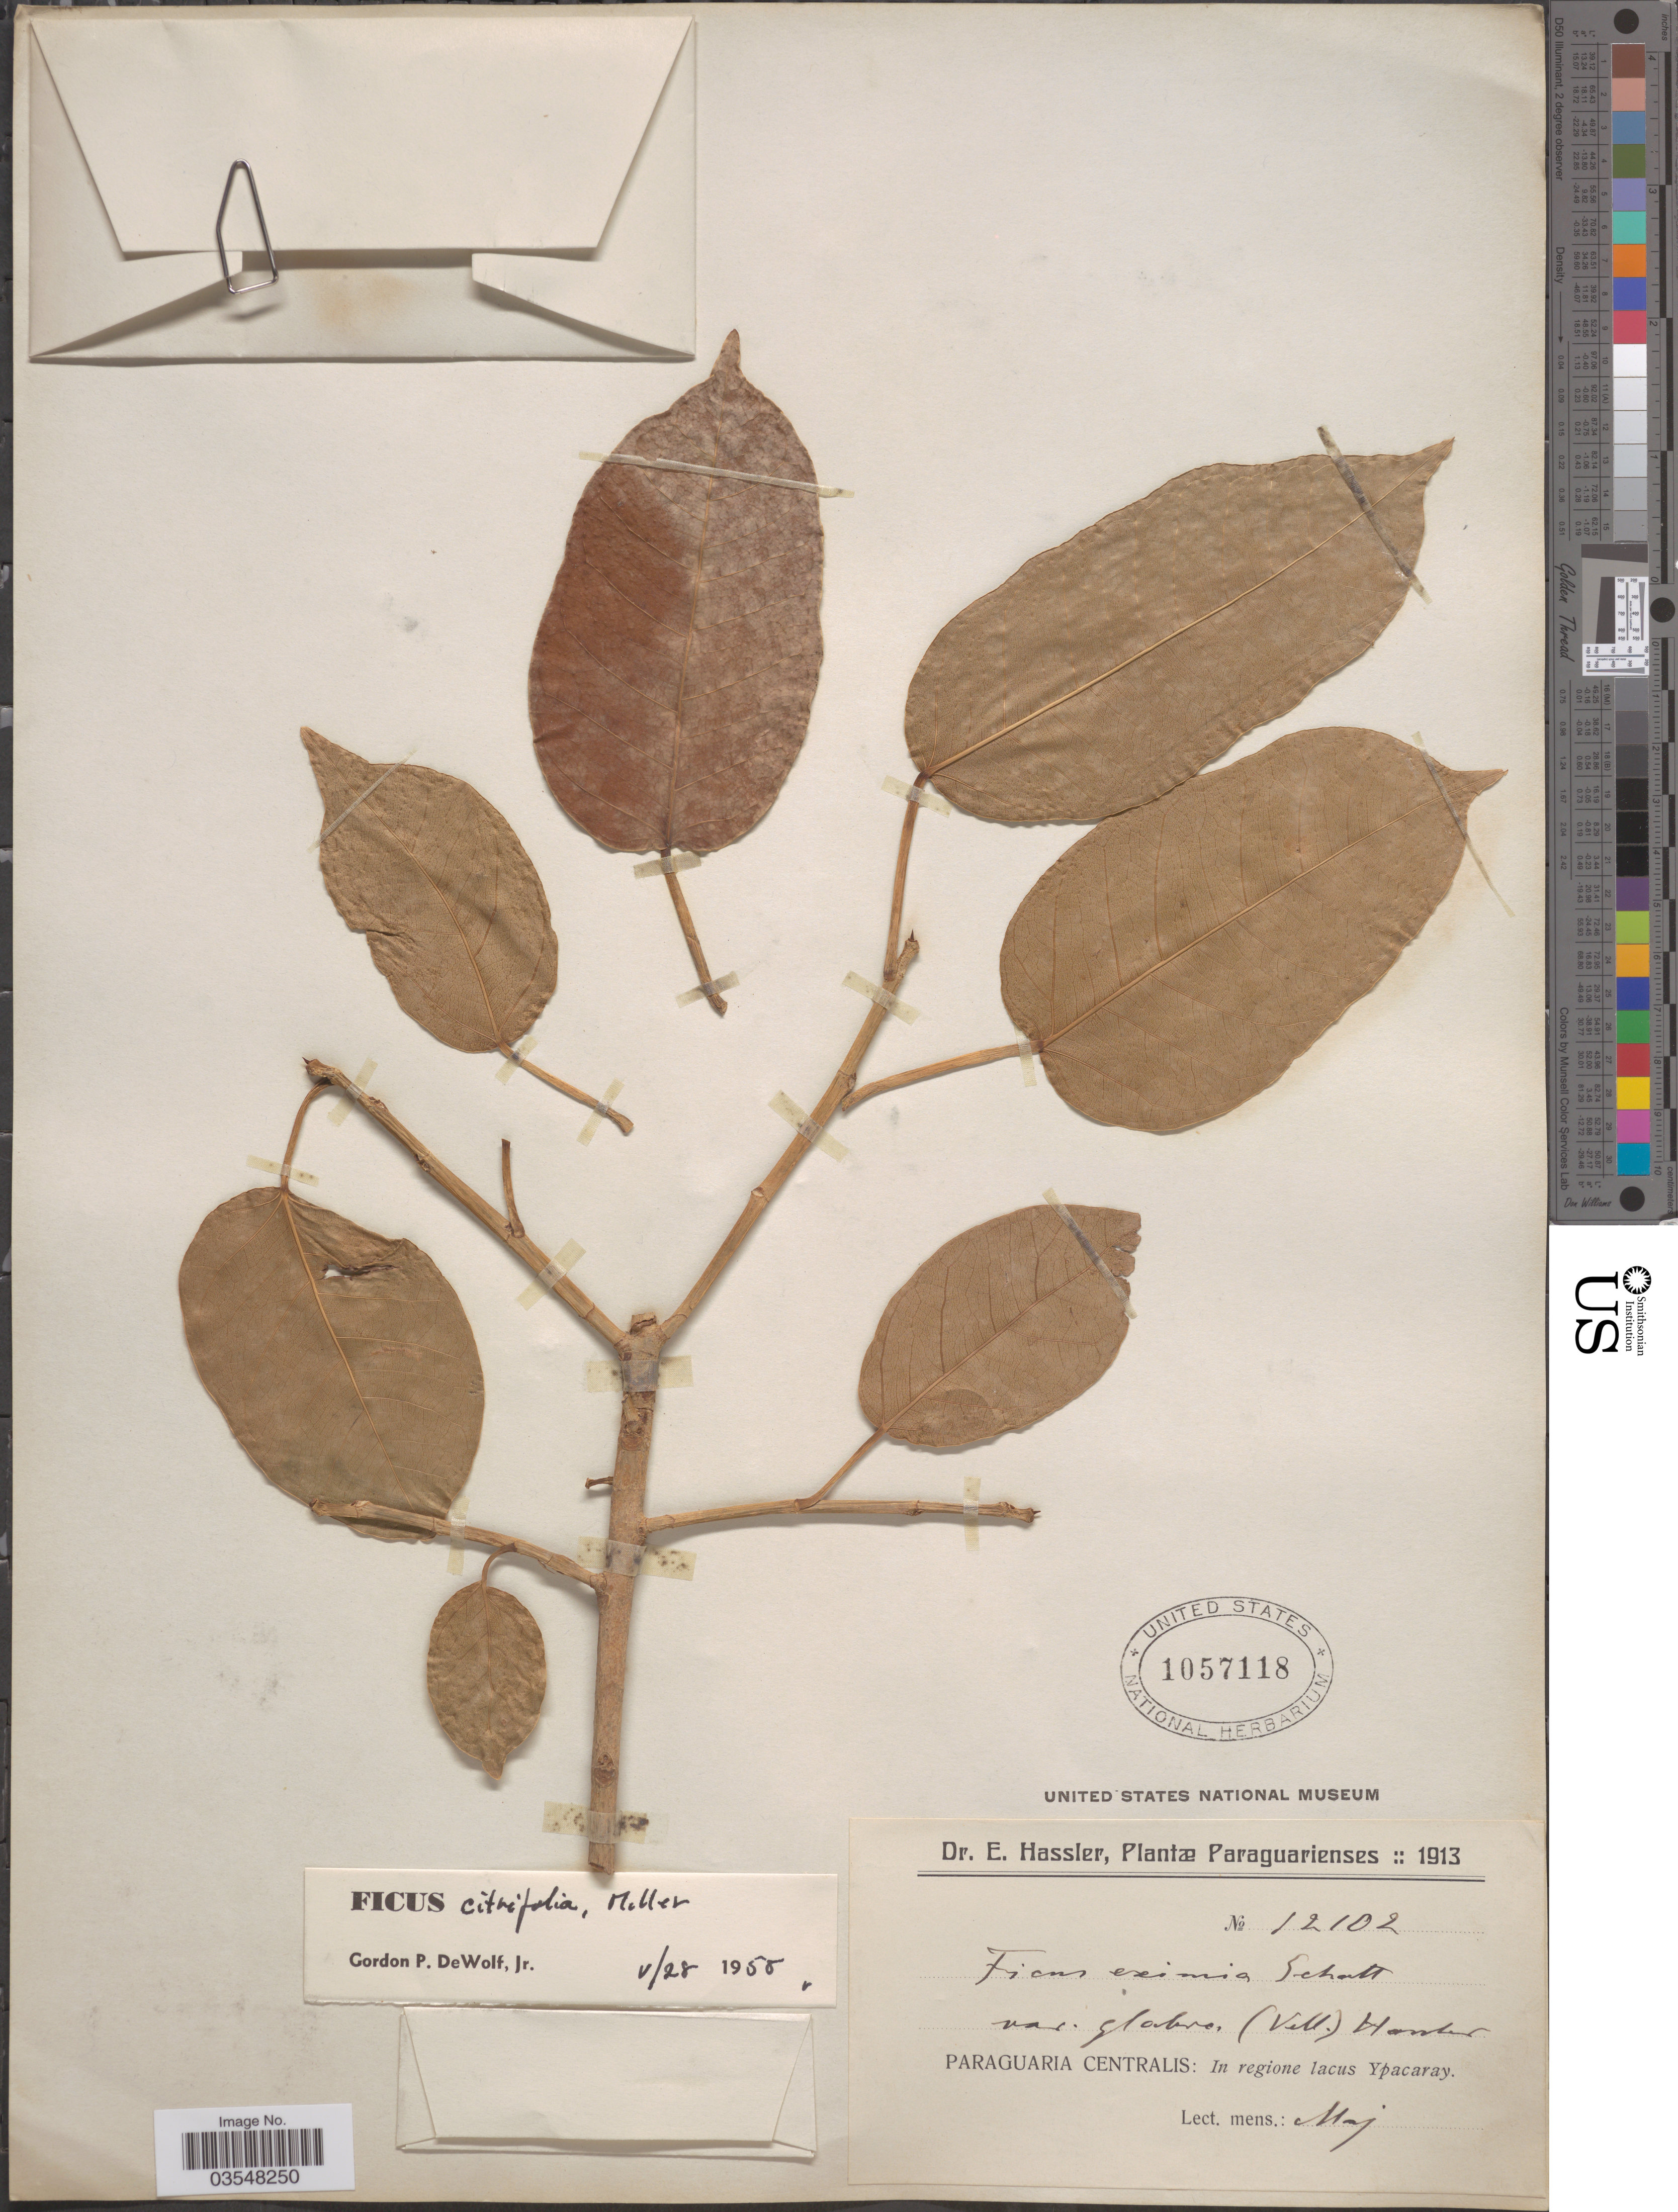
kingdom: Plantae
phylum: Tracheophyta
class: Magnoliopsida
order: Rosales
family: Moraceae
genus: Ficus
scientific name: Ficus citrifolia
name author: Mill.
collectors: E. Hassler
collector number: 12102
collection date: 1913-05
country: Paraguay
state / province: Paraguari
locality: Paraguaria Centralis: In regione lacus Ypacaray.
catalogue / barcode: US 1057118